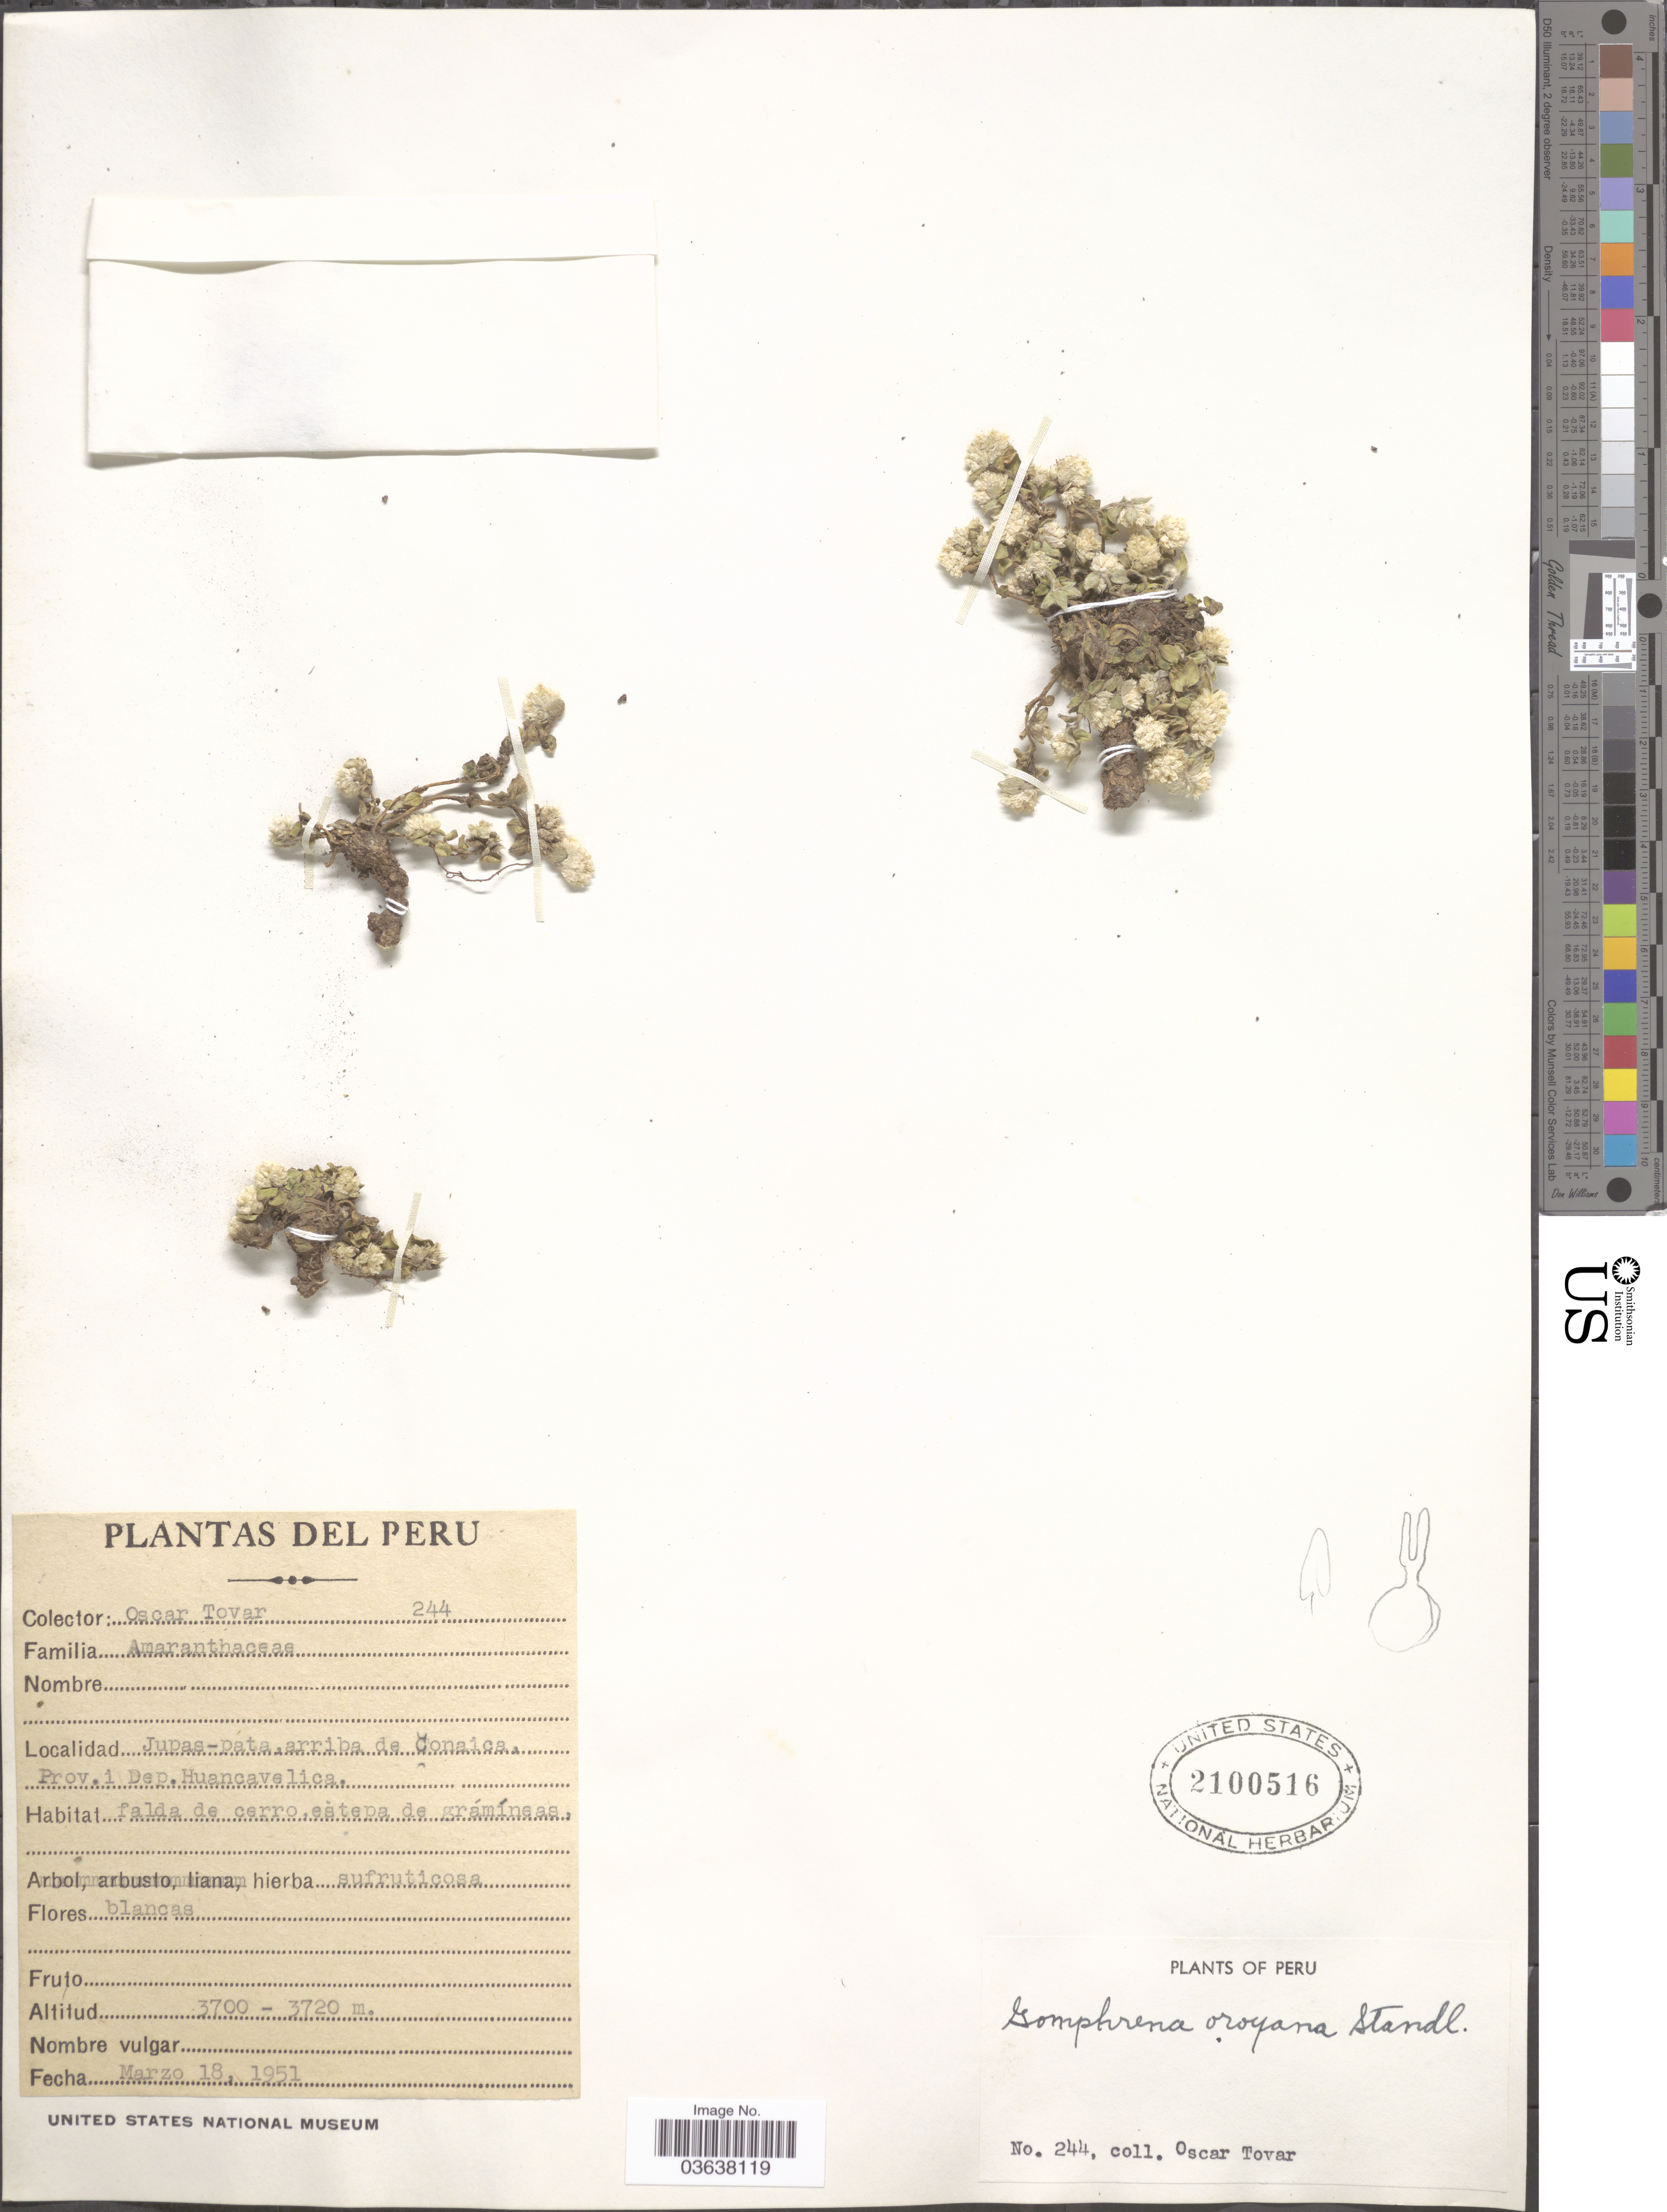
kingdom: Plantae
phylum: Tracheophyta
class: Magnoliopsida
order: Caryophyllales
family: Amaranthaceae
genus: Gomphrena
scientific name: Gomphrena oroyana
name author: Standl.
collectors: Ó. Tovar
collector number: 244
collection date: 1951-03-18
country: Peru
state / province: Huancavelica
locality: Jupas-pata, arriba de Conaica. Prov. i Dep. Huancavelica.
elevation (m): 3700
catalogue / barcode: US 2100516